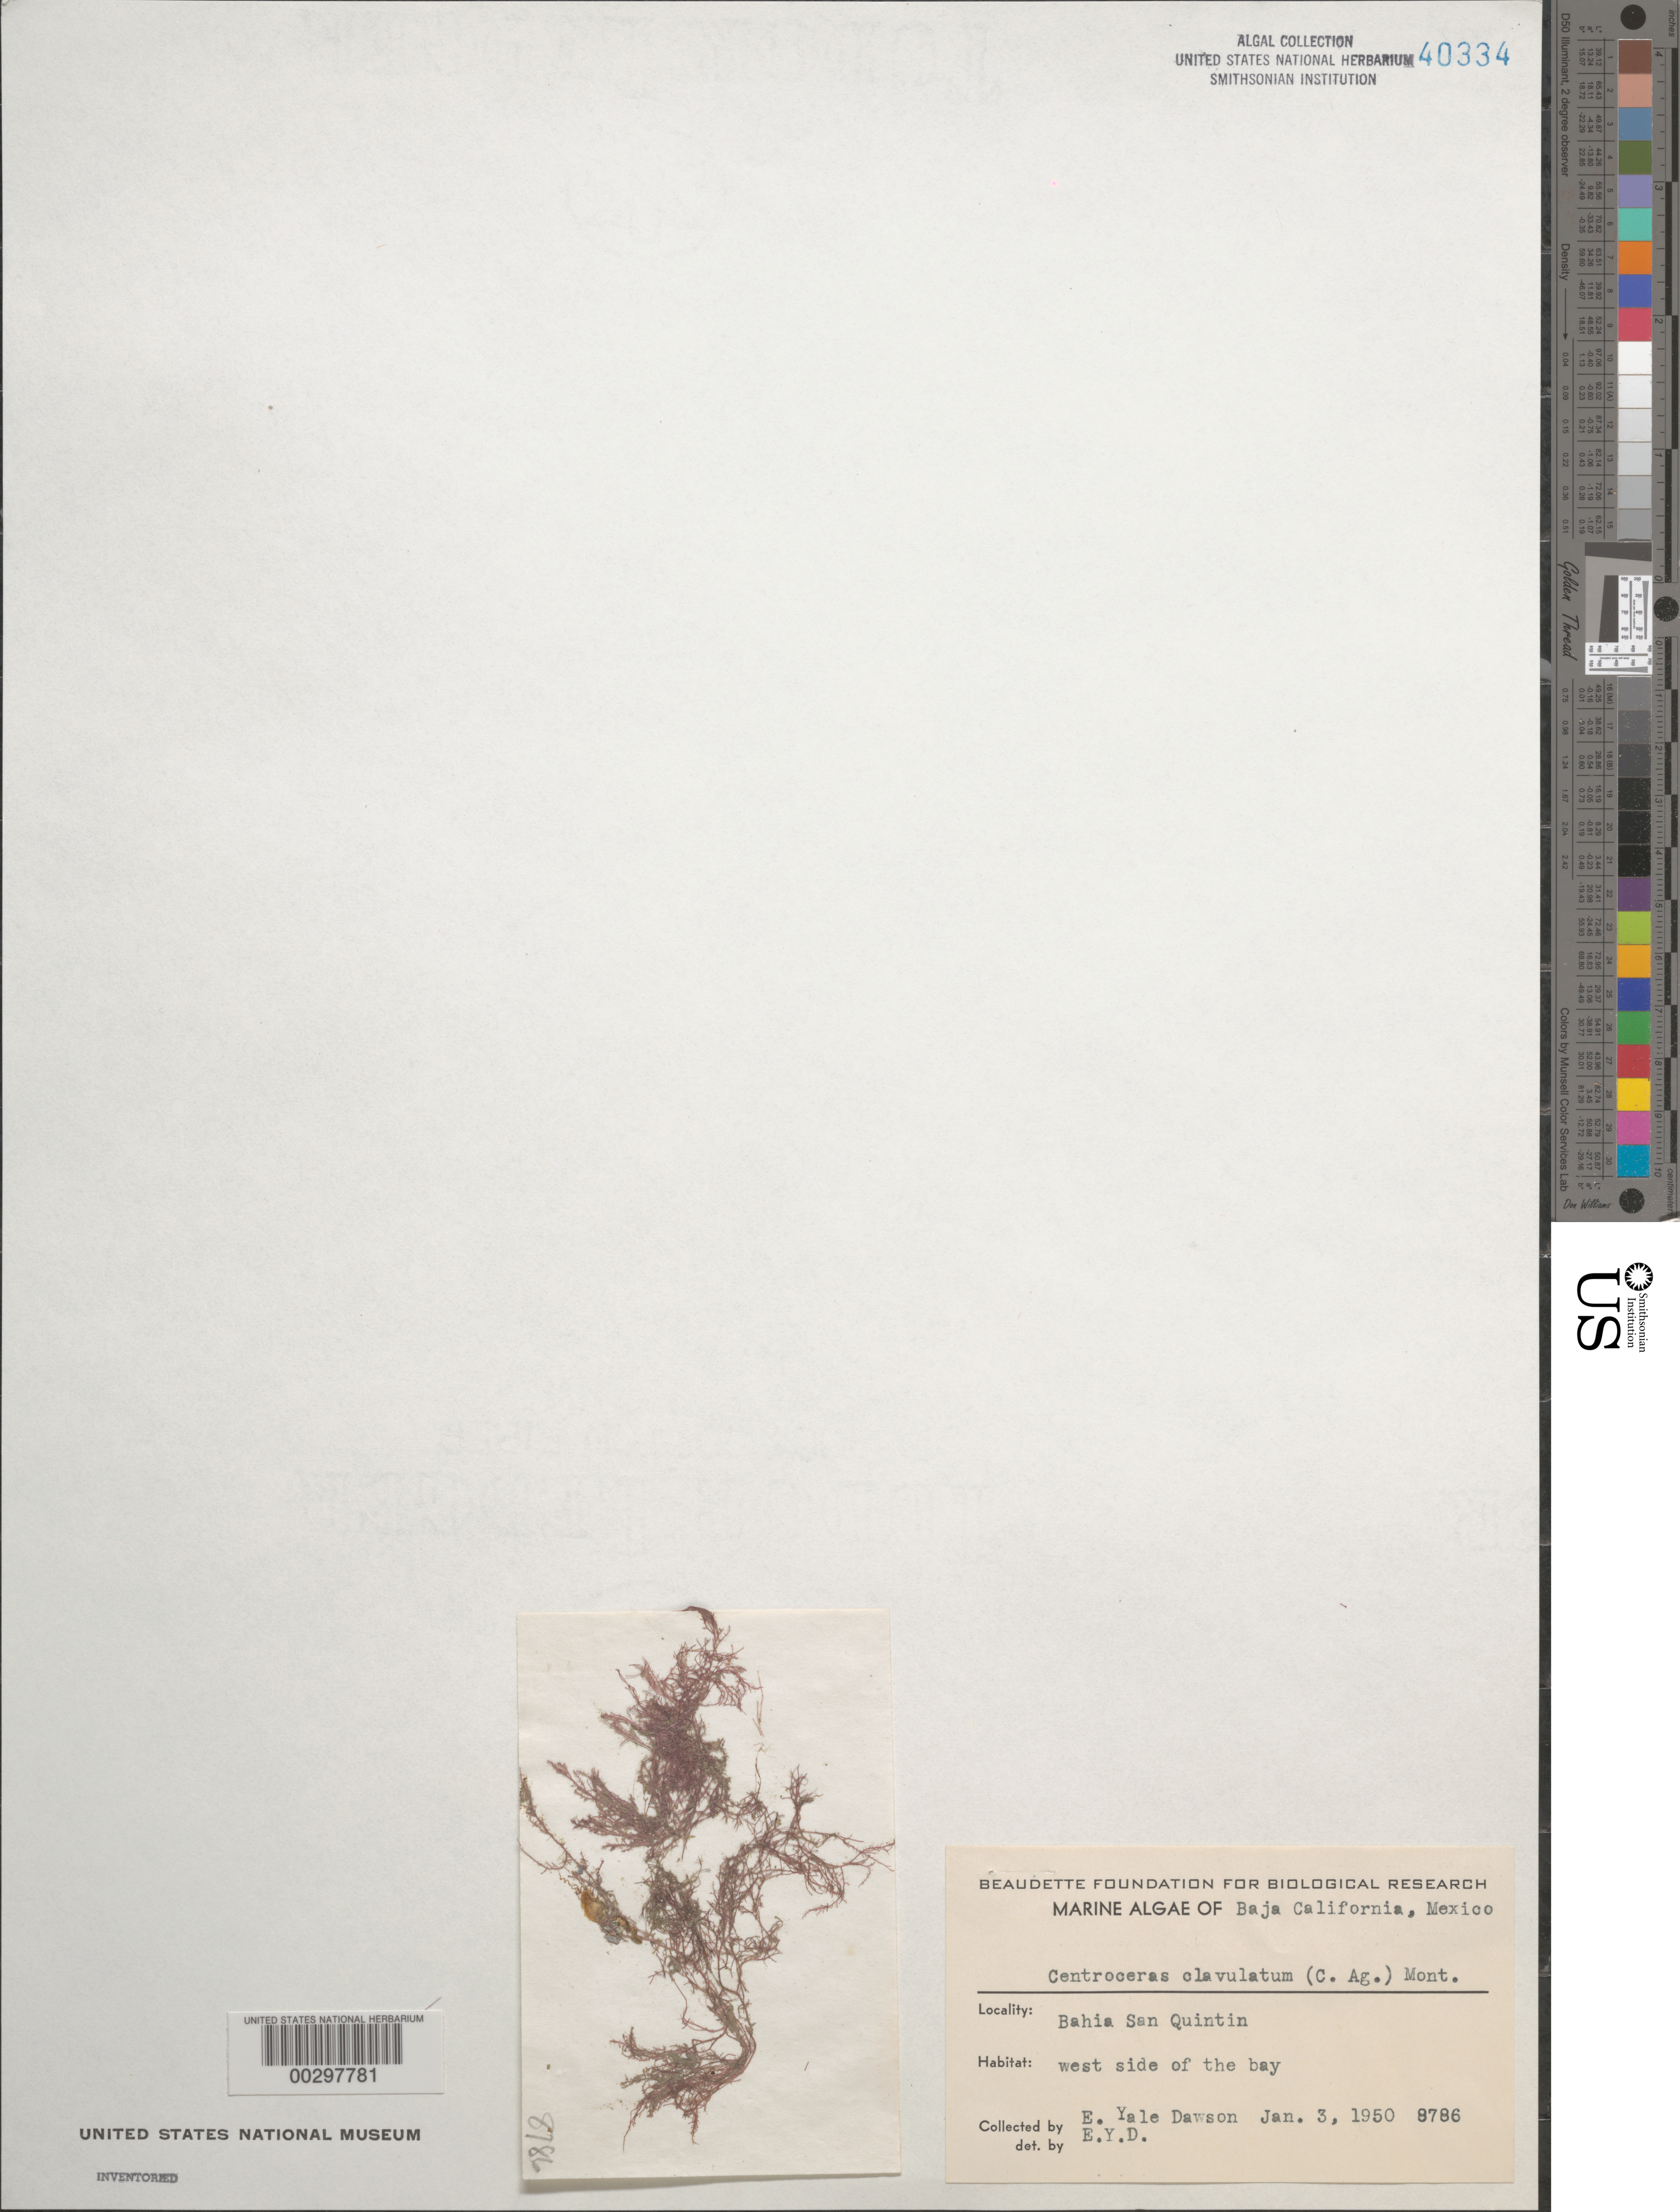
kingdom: Plantae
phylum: Rhodophyta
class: Florideophyceae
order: Ceramiales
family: Ceramiaceae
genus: Centroceras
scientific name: Centroceras clavulatum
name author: (C. Agardh) Mont.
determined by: Dawson, E. Y.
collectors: E. Y. Dawson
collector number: EYD 8786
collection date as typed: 03 Jan 1950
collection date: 1950-01-03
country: Mexico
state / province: Baja California Norte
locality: Bahia San Quintin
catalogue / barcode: US 40334